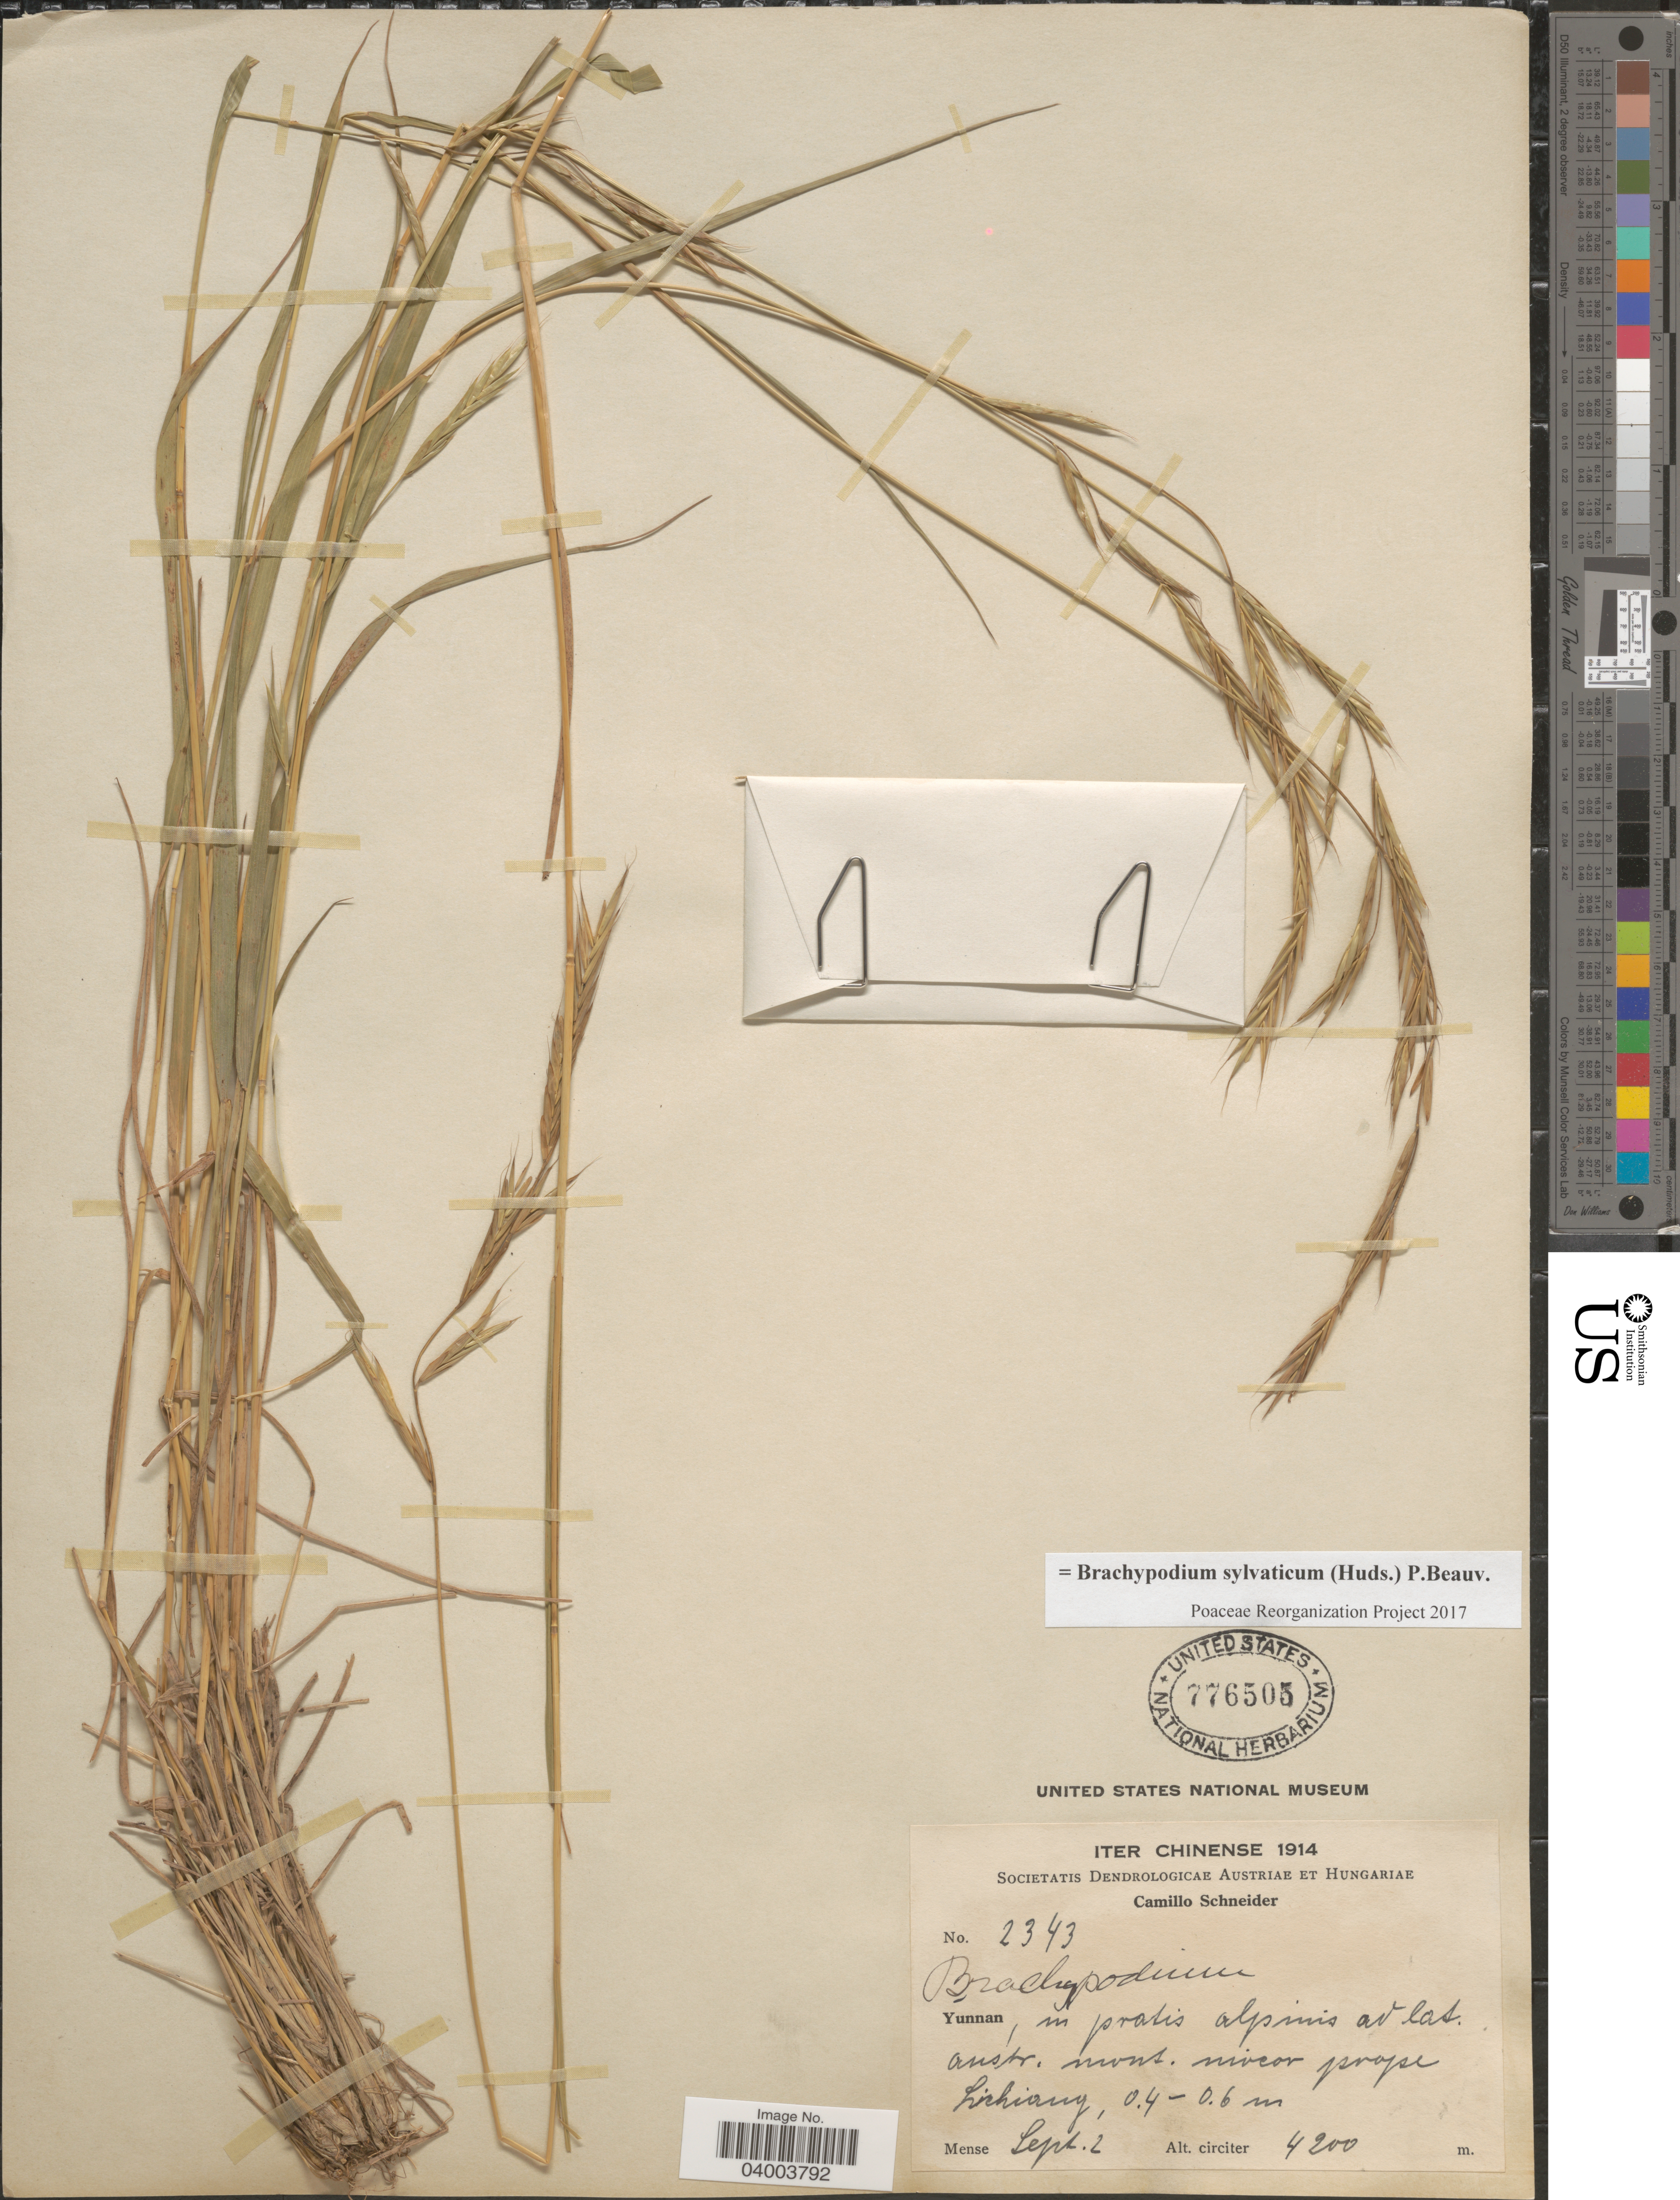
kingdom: Plantae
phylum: Tracheophyta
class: Liliopsida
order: Poales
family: Poaceae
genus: Brachypodium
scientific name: Brachypodium sylvaticum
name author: (Huds.) P. Beauv.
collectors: C. K. Schneider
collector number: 2343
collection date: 1914-09-02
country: China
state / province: Yunnan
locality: Yunnan, in pratis alpinis ad lat. austr. mont. niveor prope Lichiang.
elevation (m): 4200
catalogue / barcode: US 776505